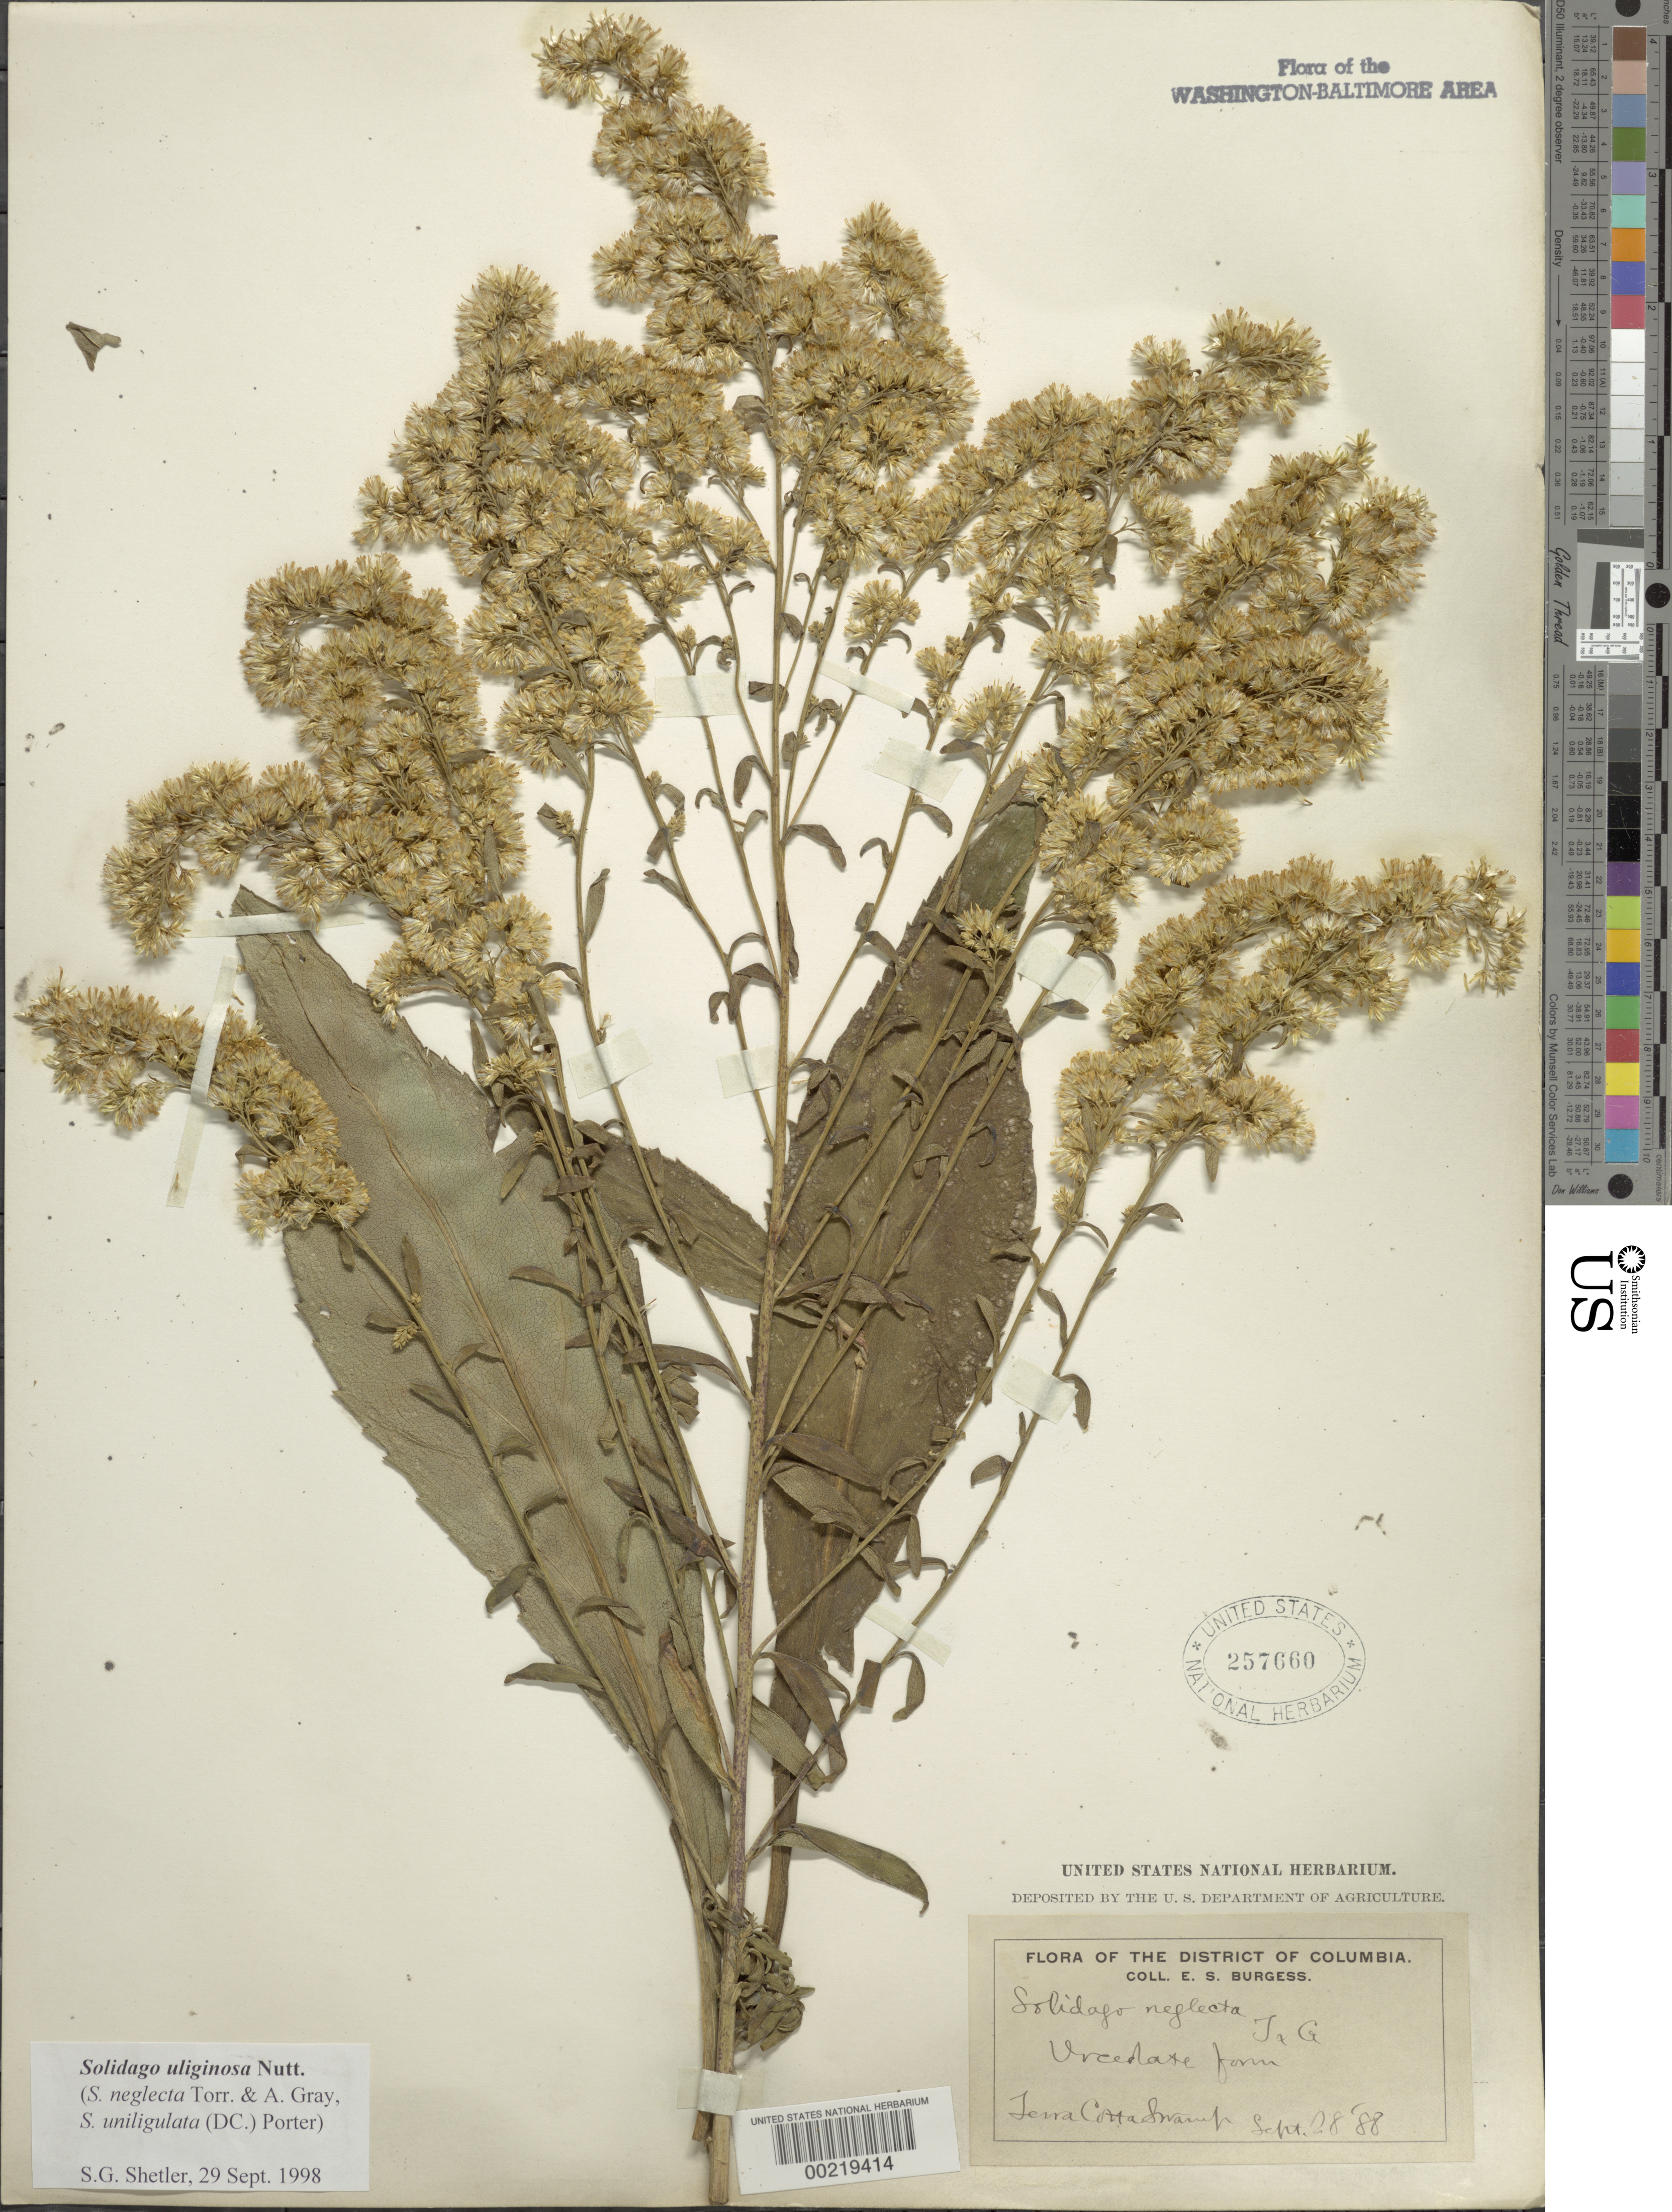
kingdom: Plantae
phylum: Tracheophyta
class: Magnoliopsida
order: Asterales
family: Asteraceae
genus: Solidago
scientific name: Solidago uliginosa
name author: Nutt.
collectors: E. Burgess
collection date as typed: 28 Sep 1888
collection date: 1888-09-28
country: United States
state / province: District of Columbia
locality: Terra Cotta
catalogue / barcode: US 257660